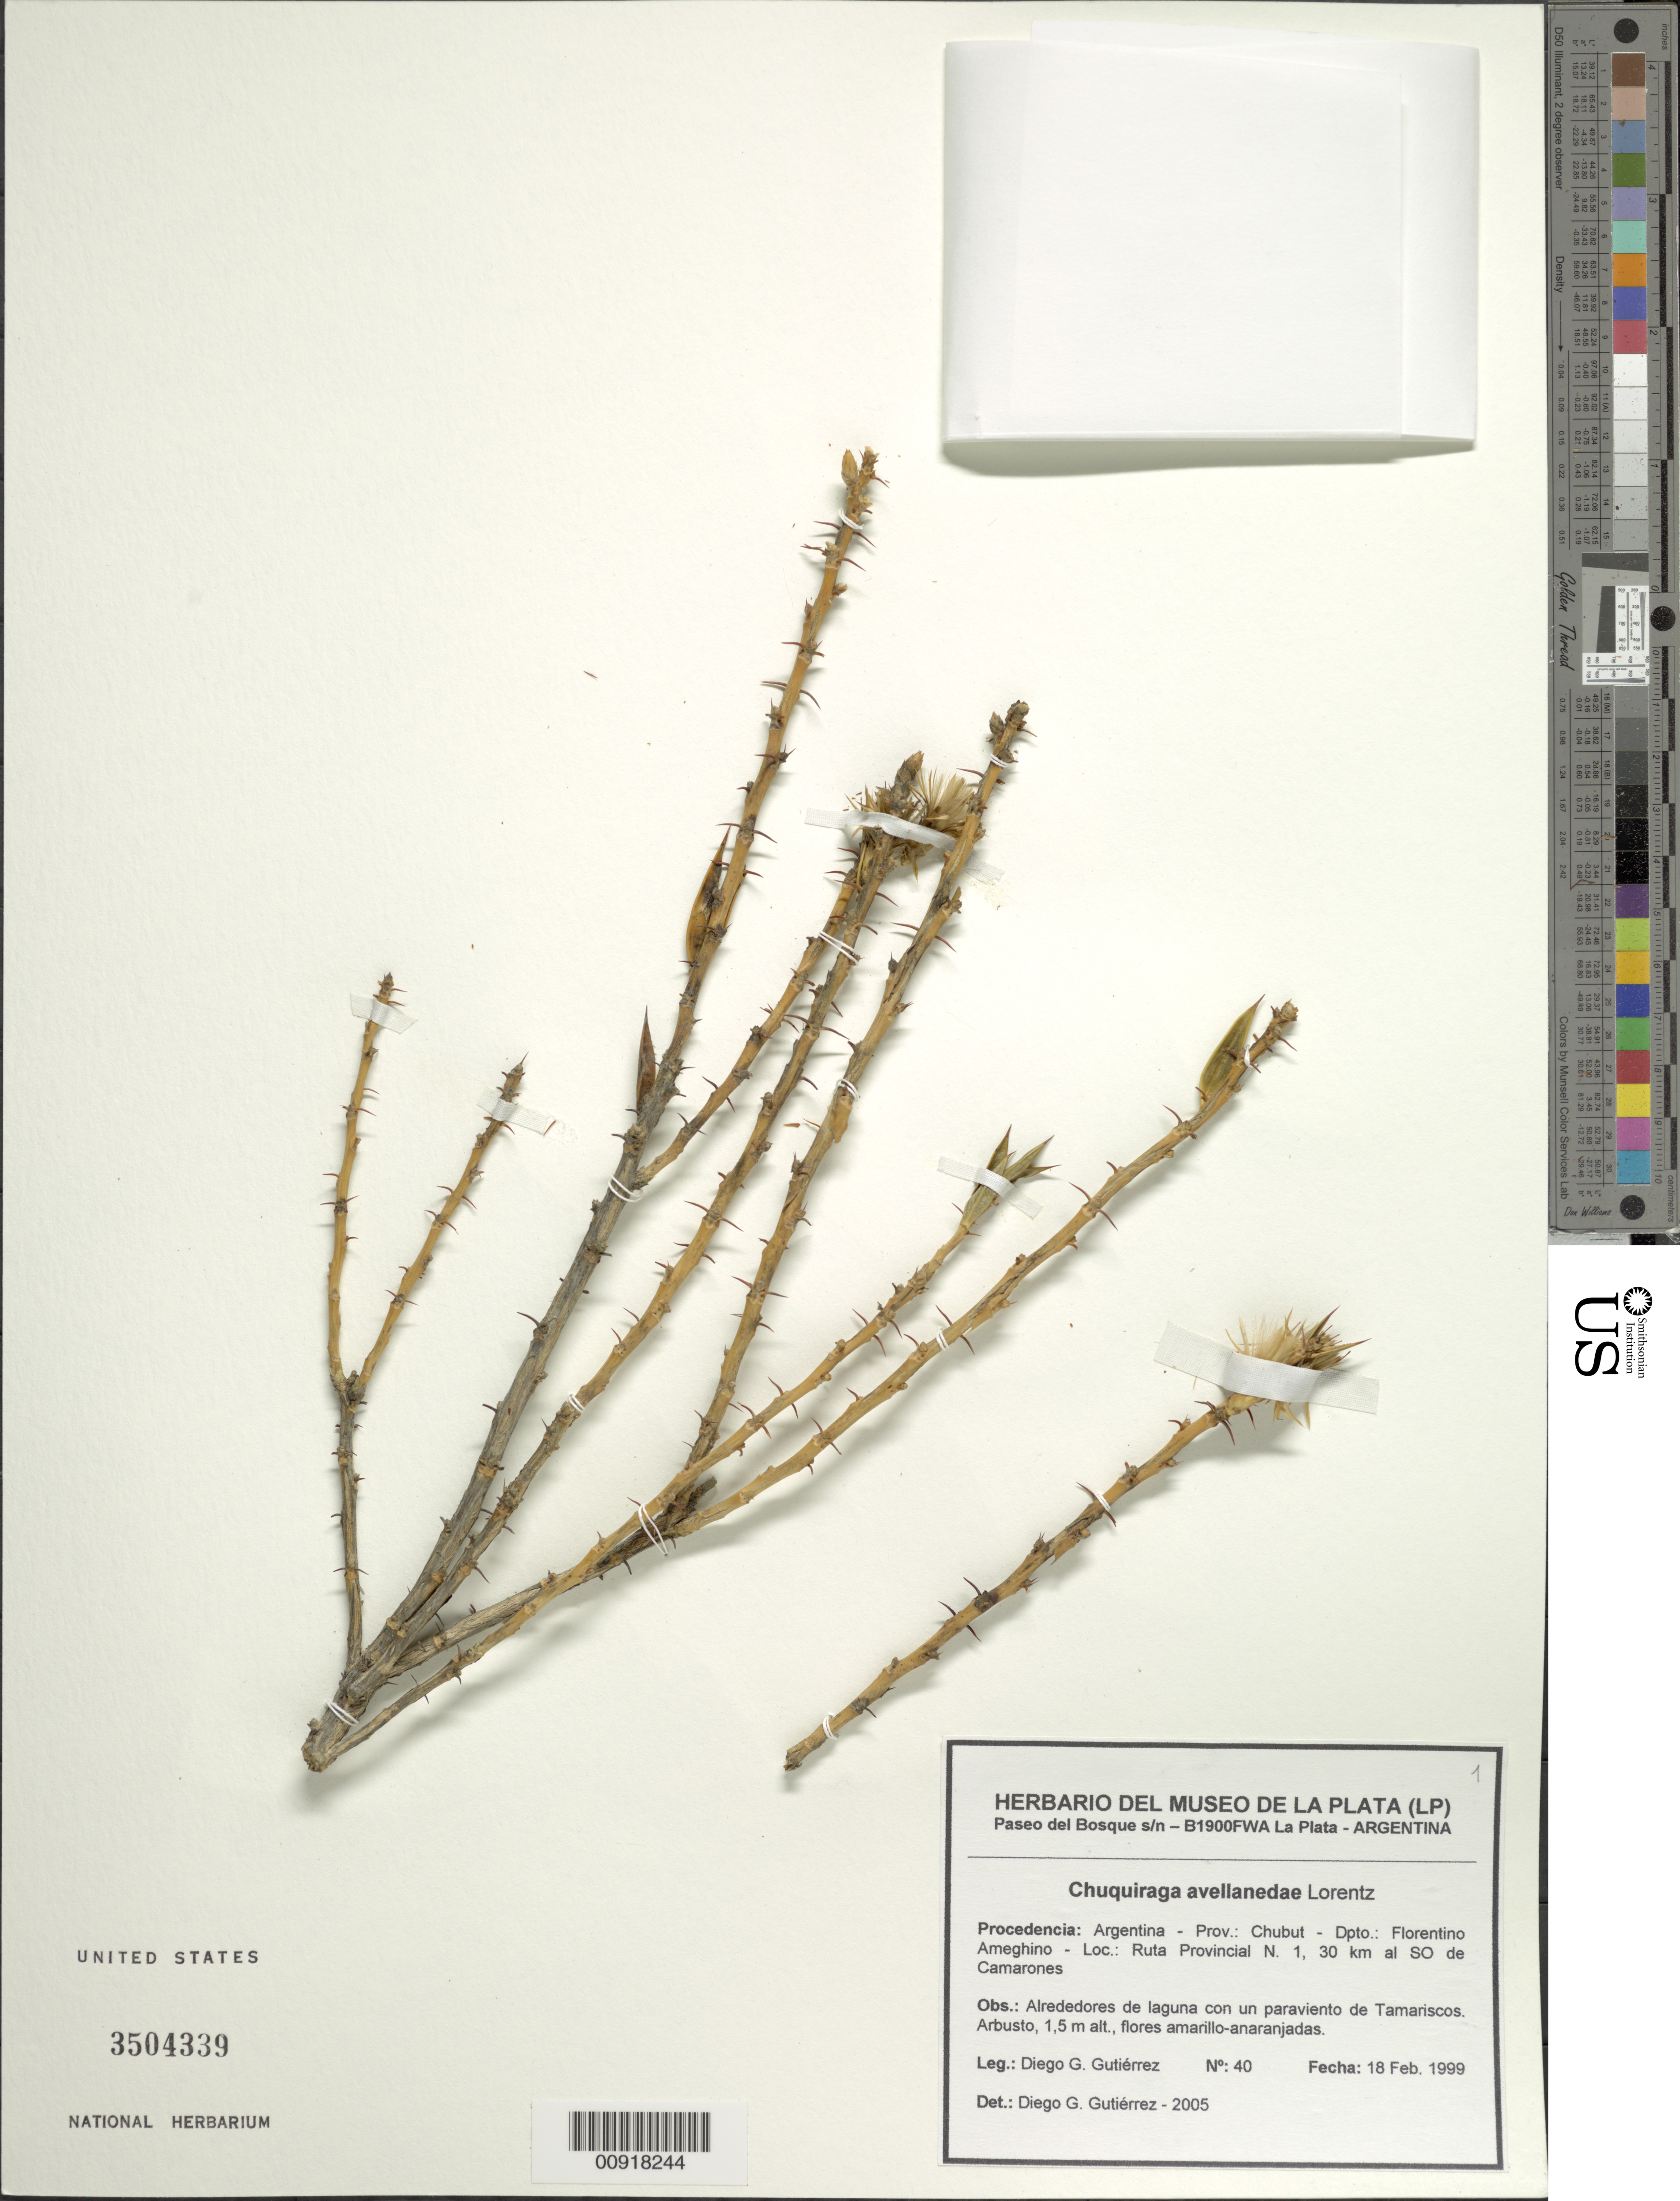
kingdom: Plantae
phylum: Tracheophyta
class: Magnoliopsida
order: Asterales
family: Asteraceae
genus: Chuquiraga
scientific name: Chuquiraga avellanedae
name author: Lorentz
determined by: Gutierrez, D. G.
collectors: D. G. Gutiérrez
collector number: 40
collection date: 1999-02-18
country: Argentina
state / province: Chubut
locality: Dpto. Florentino Ameghino, Ruta Provincial No. 1, 30 km SO de Camarones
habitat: Alrededores de laguna con un paraviento de Tamariscos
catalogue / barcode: US 3504339